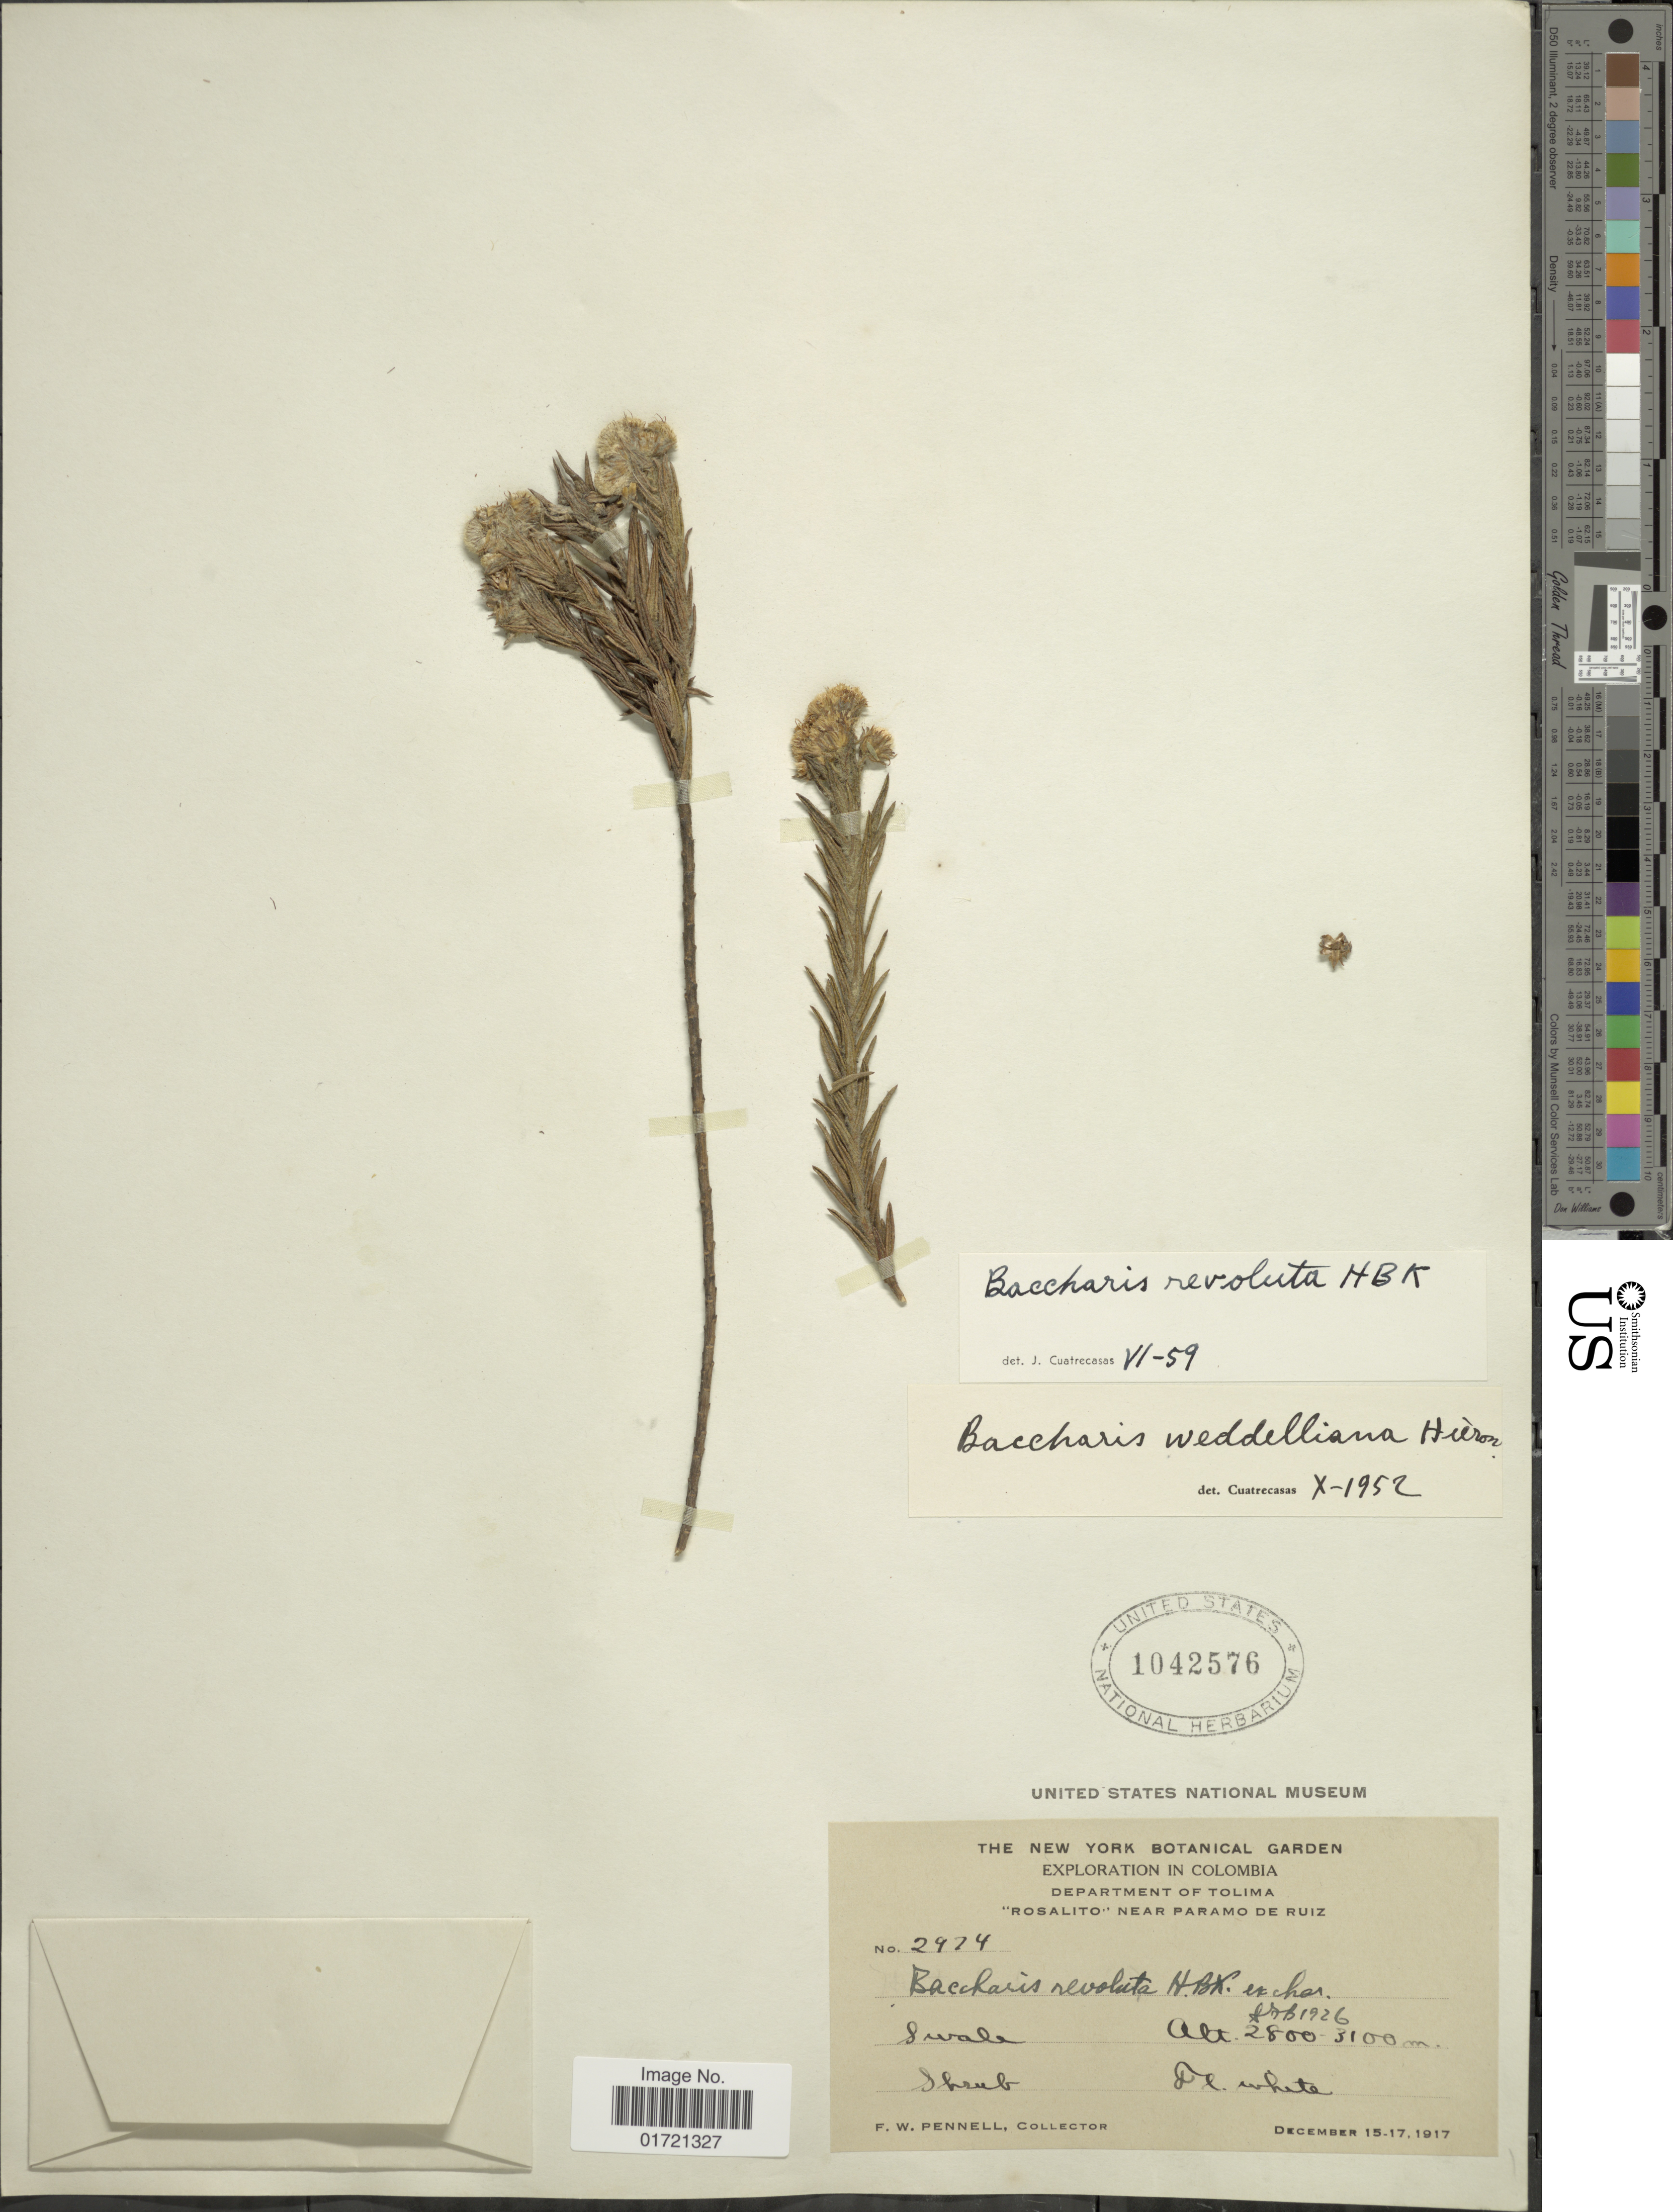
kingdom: Plantae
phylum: Tracheophyta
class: Magnoliopsida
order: Asterales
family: Asteraceae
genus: Baccharis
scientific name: Baccharis revoluta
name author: Kunth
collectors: F. W. Pennell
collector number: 2974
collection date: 1917-12-15/1917-12-17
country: Colombia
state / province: Tolima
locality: Department of Tolima. "Rosalito" near paramo de Ruiz. Swale.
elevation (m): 2800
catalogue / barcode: US 1042576